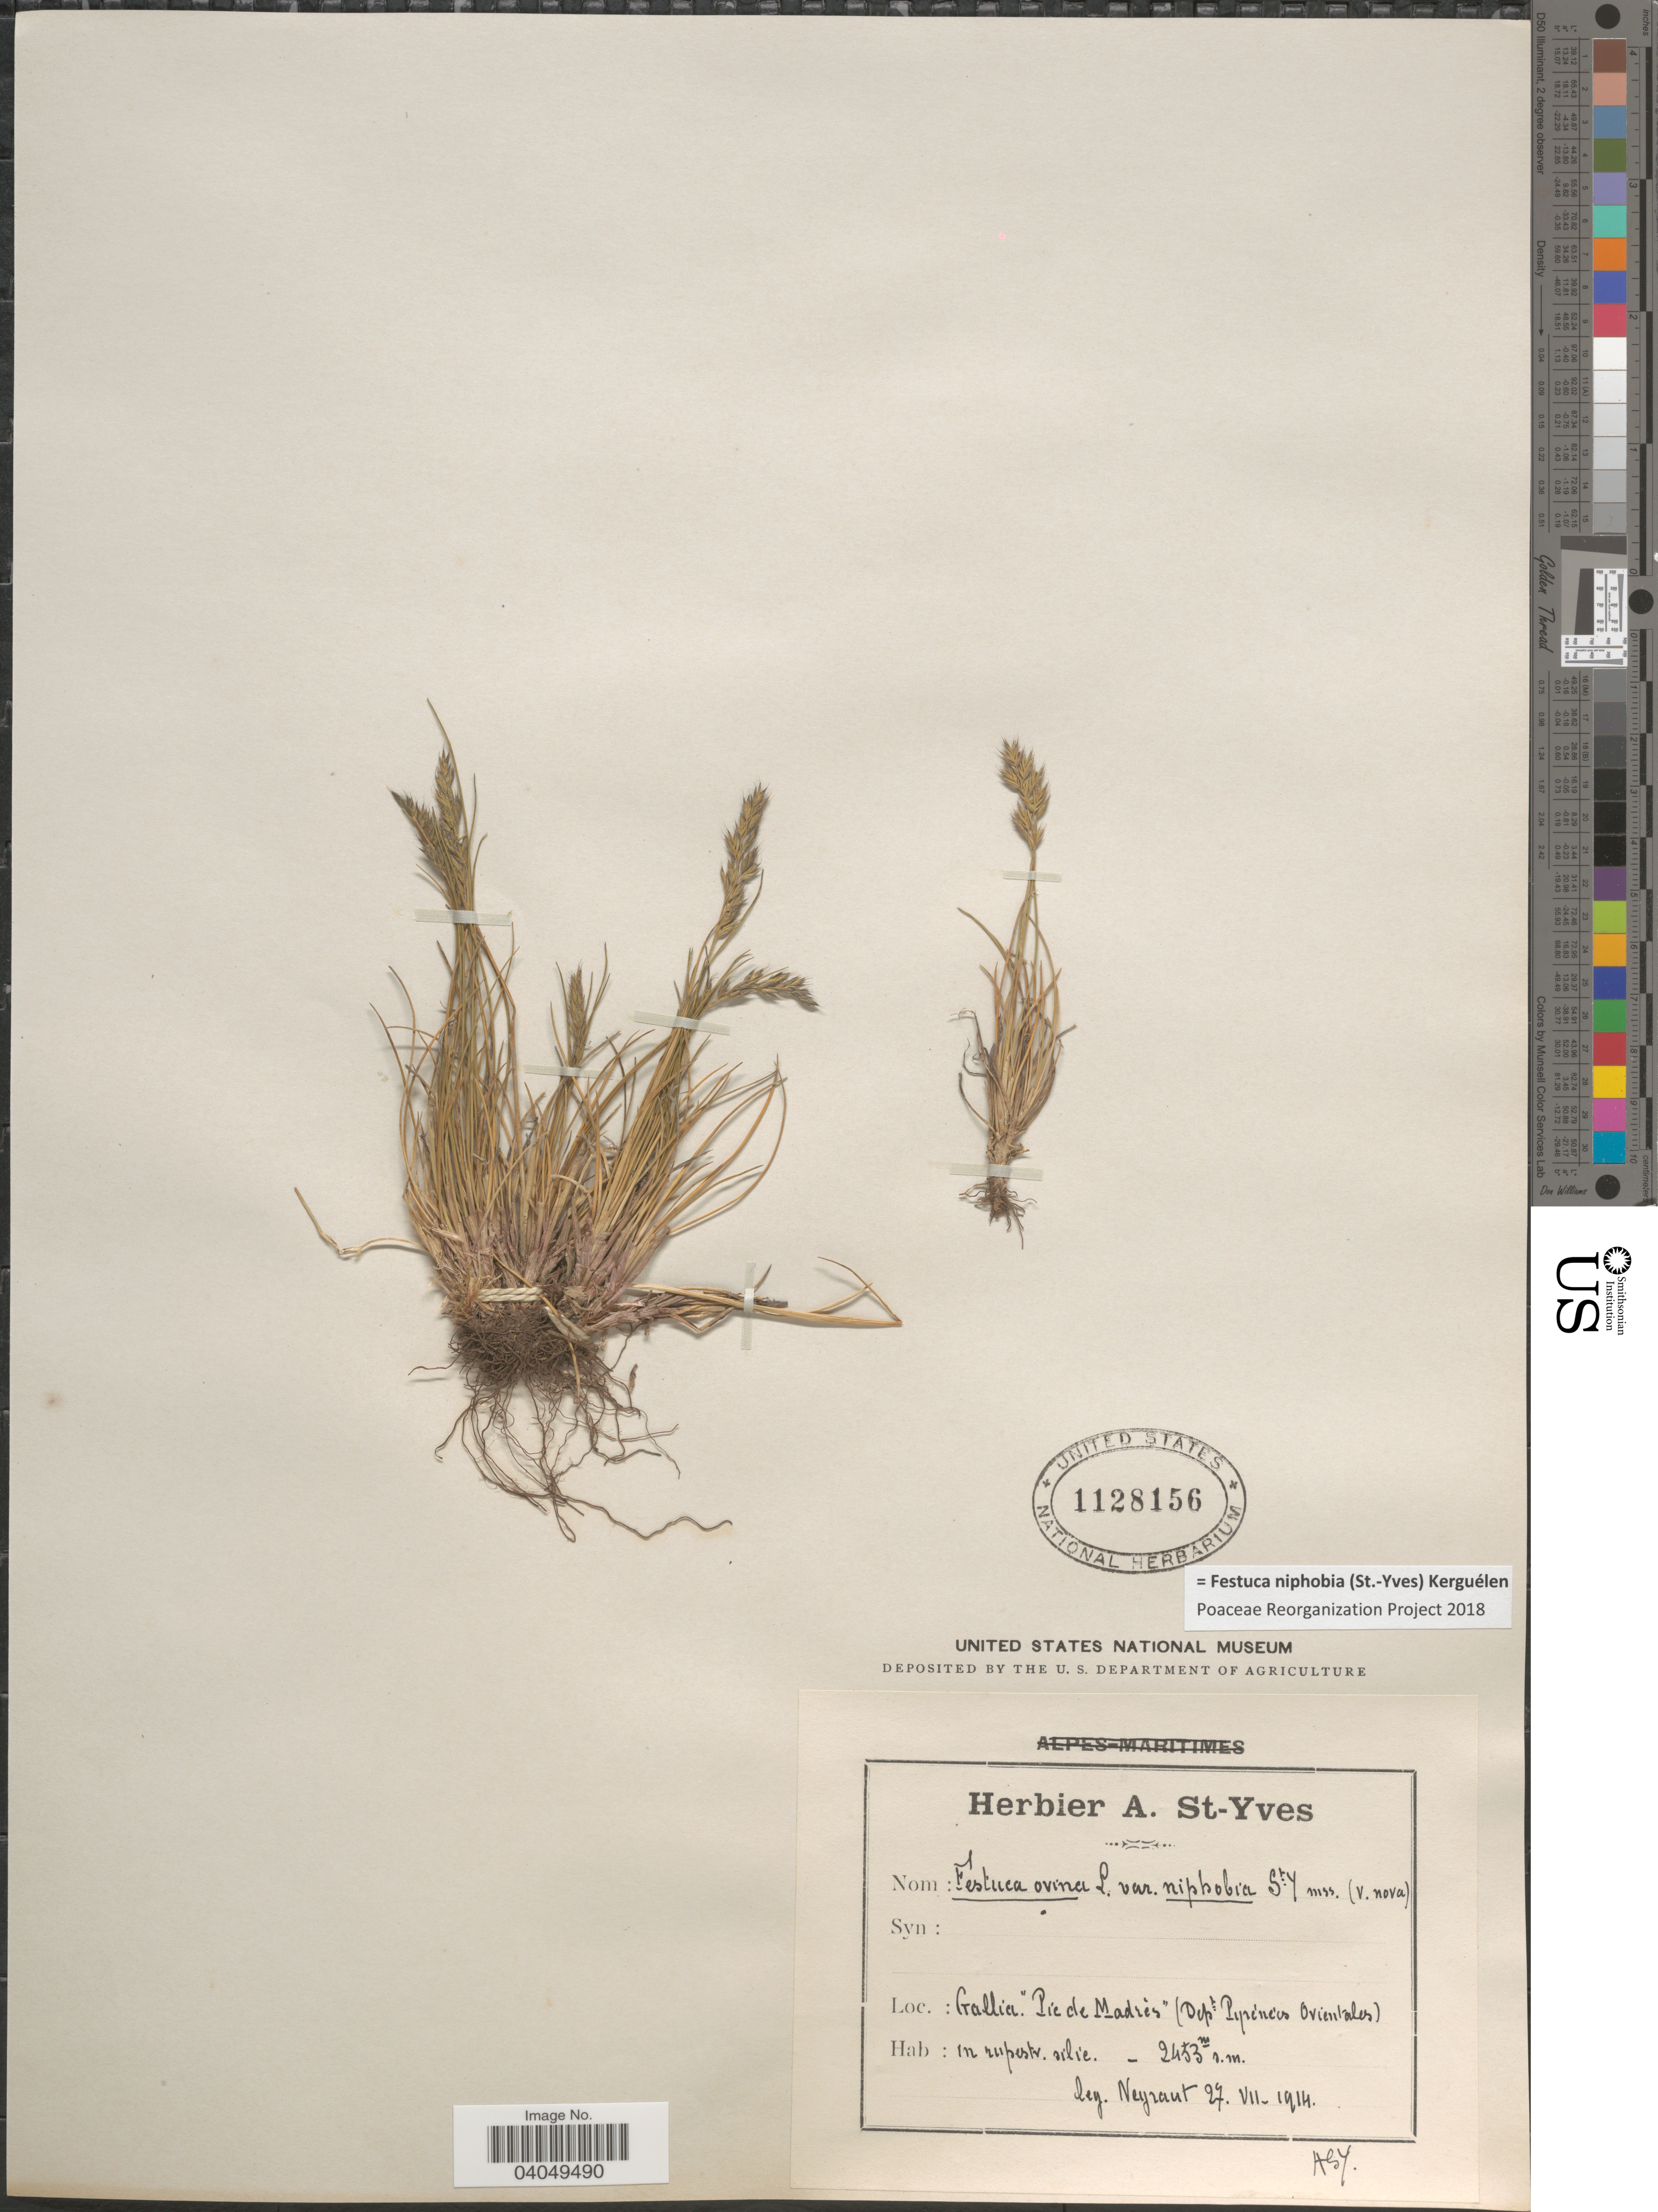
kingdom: Plantae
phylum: Tracheophyta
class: Liliopsida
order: Poales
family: Poaceae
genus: Festuca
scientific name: Festuca niphobia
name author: (St.-Yves) Kerguélen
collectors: Neyraut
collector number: AS7*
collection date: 1914-07-27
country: France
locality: Gallia. "Pic de Madrés" (Dept. Pyrénées Orientales).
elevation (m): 2453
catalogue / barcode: US 1128156